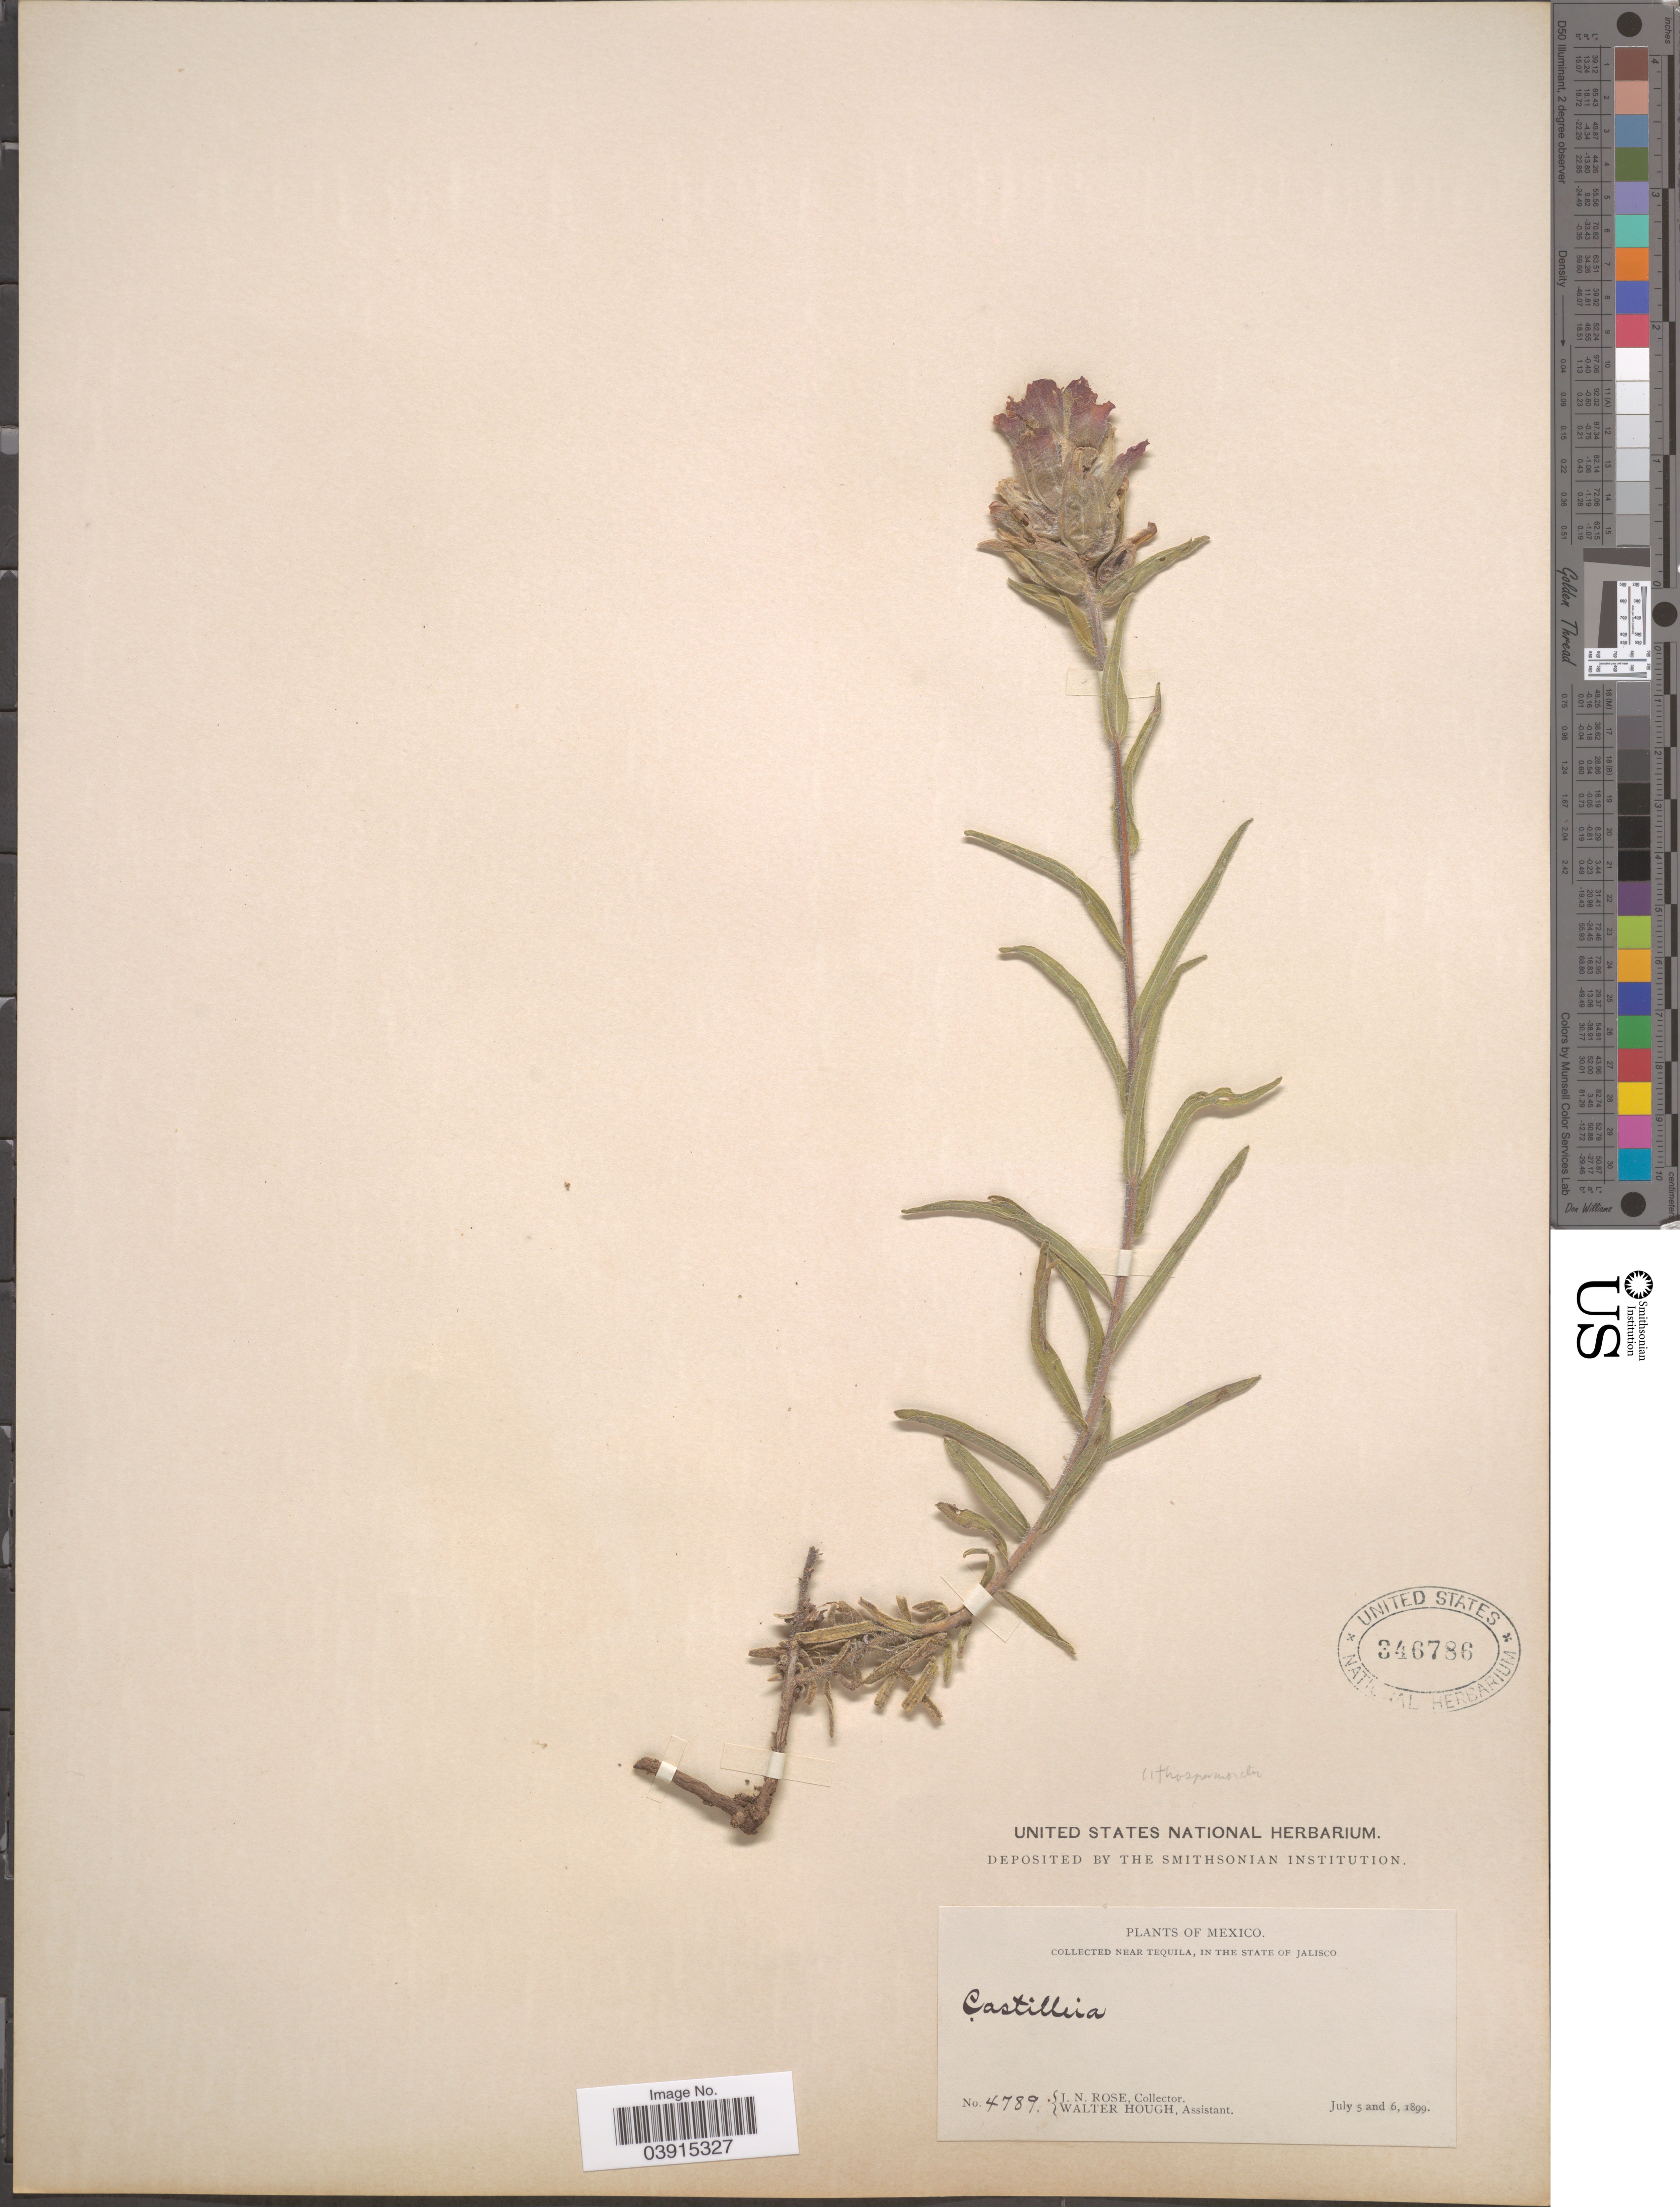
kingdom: Plantae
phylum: Tracheophyta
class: Magnoliopsida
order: Lamiales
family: Orobanchaceae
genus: Castilleja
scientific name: Castilleja lithospermoides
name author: Kunth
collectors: J. N. Rose & W. Hough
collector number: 4789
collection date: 1899-07-05/1899-07-06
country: Mexico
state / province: Jalisco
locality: Near Tequila.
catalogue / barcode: US 346786